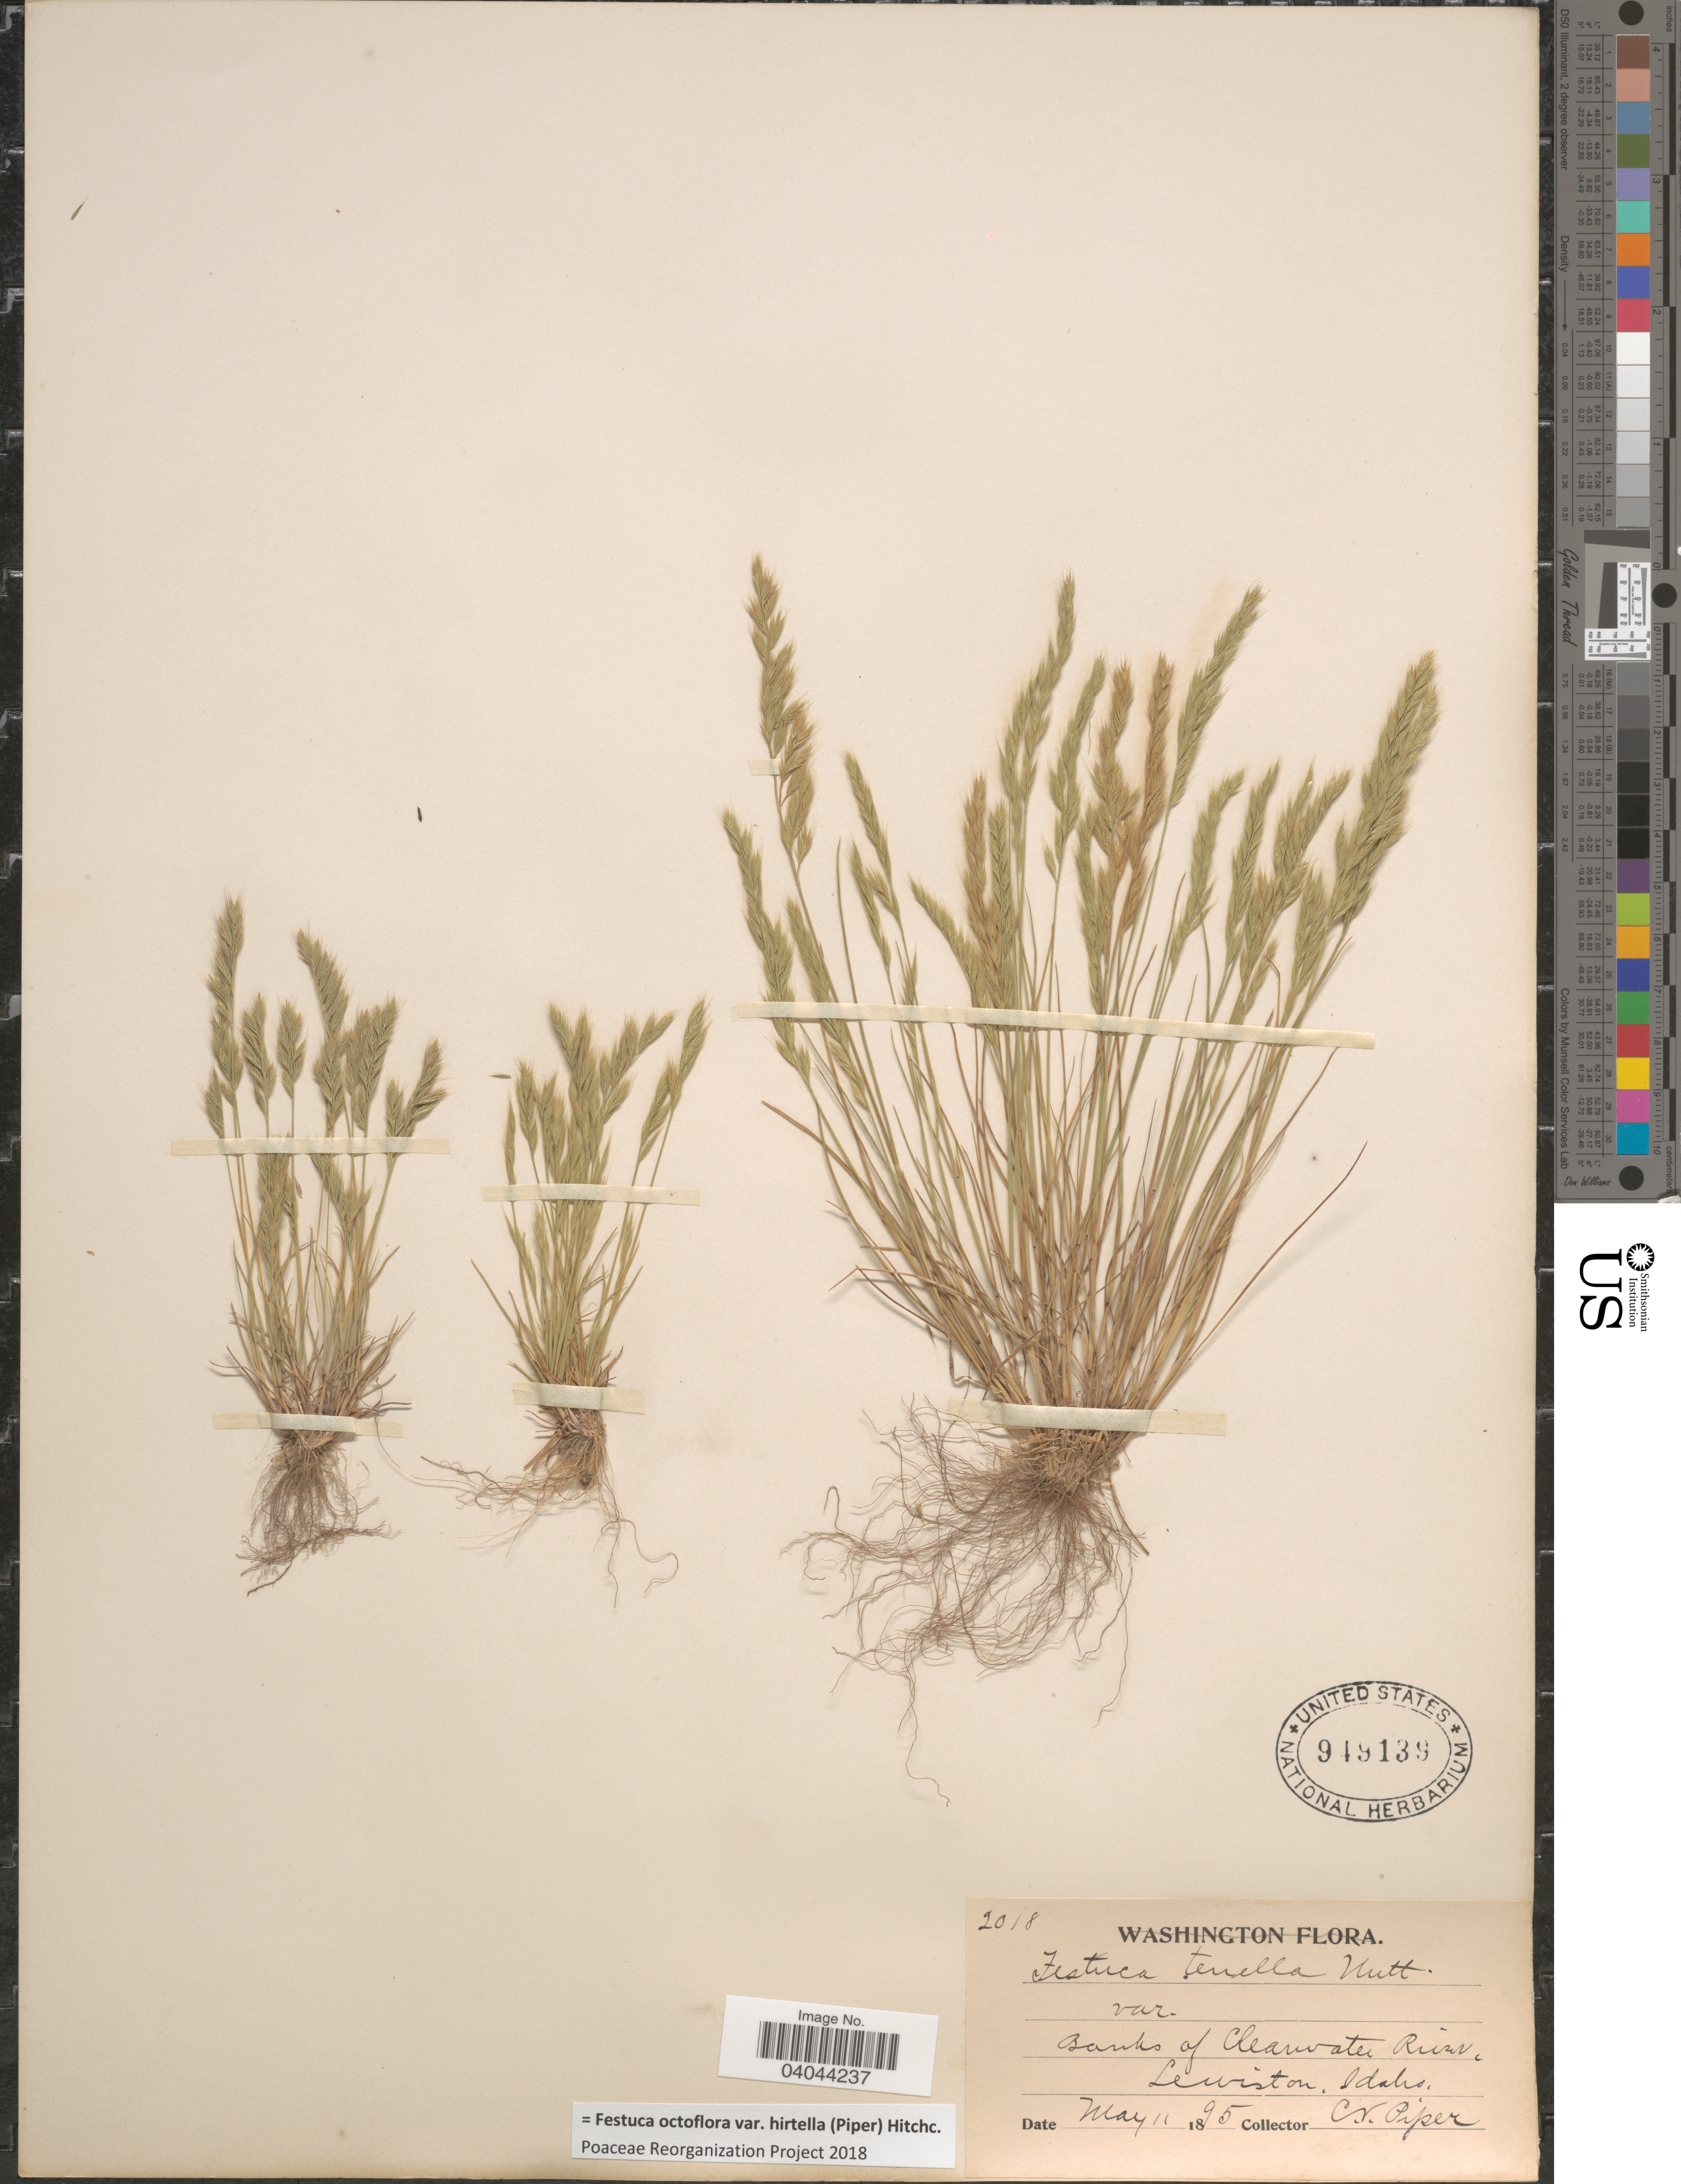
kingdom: Plantae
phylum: Tracheophyta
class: Liliopsida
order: Poales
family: Poaceae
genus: Festuca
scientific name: Festuca octoflora var. hirtella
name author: Piper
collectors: C. V. Piper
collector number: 2018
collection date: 1895-05-11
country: United States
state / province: Idaho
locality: Banks of Clearwater River, Lewiston.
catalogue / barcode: US 949139